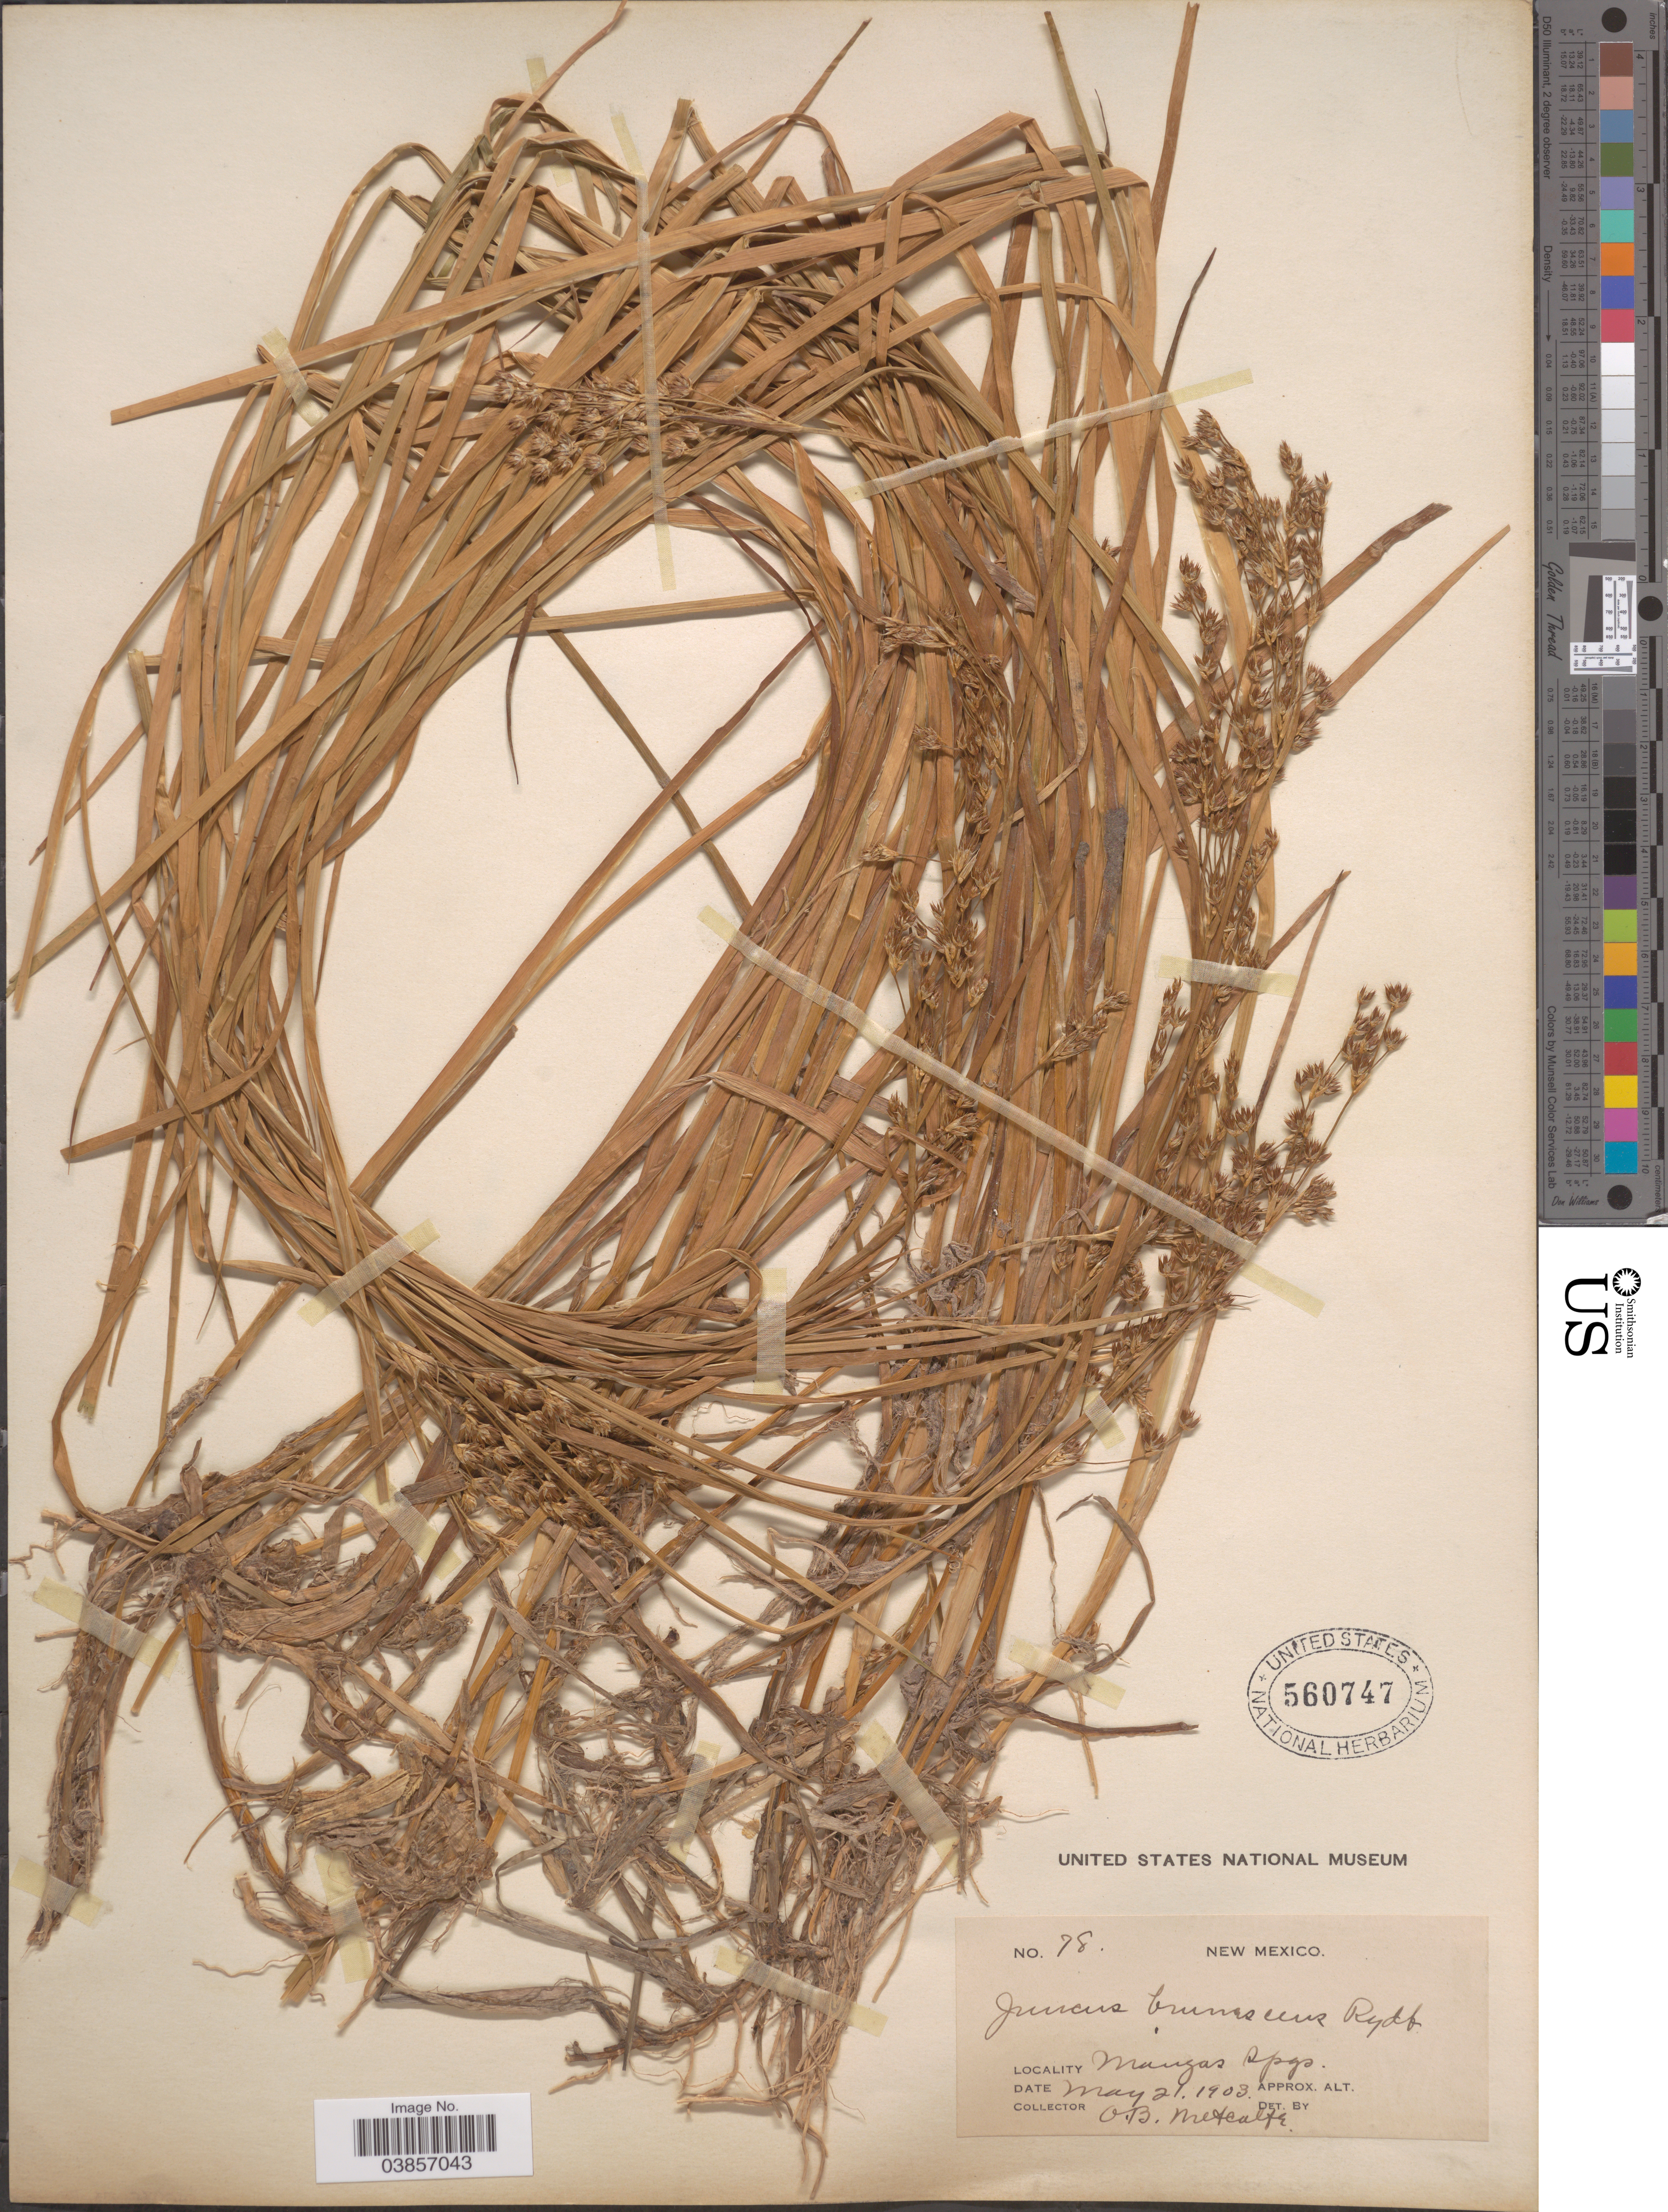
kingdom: Plantae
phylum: Tracheophyta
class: Liliopsida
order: Poales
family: Juncaceae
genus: Juncus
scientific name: Juncus saximontanus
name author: A. Nelson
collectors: O. B. Metcalfe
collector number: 78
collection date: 1903-05-21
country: United States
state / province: New Mexico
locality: Mangas Spgs.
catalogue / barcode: US 560747